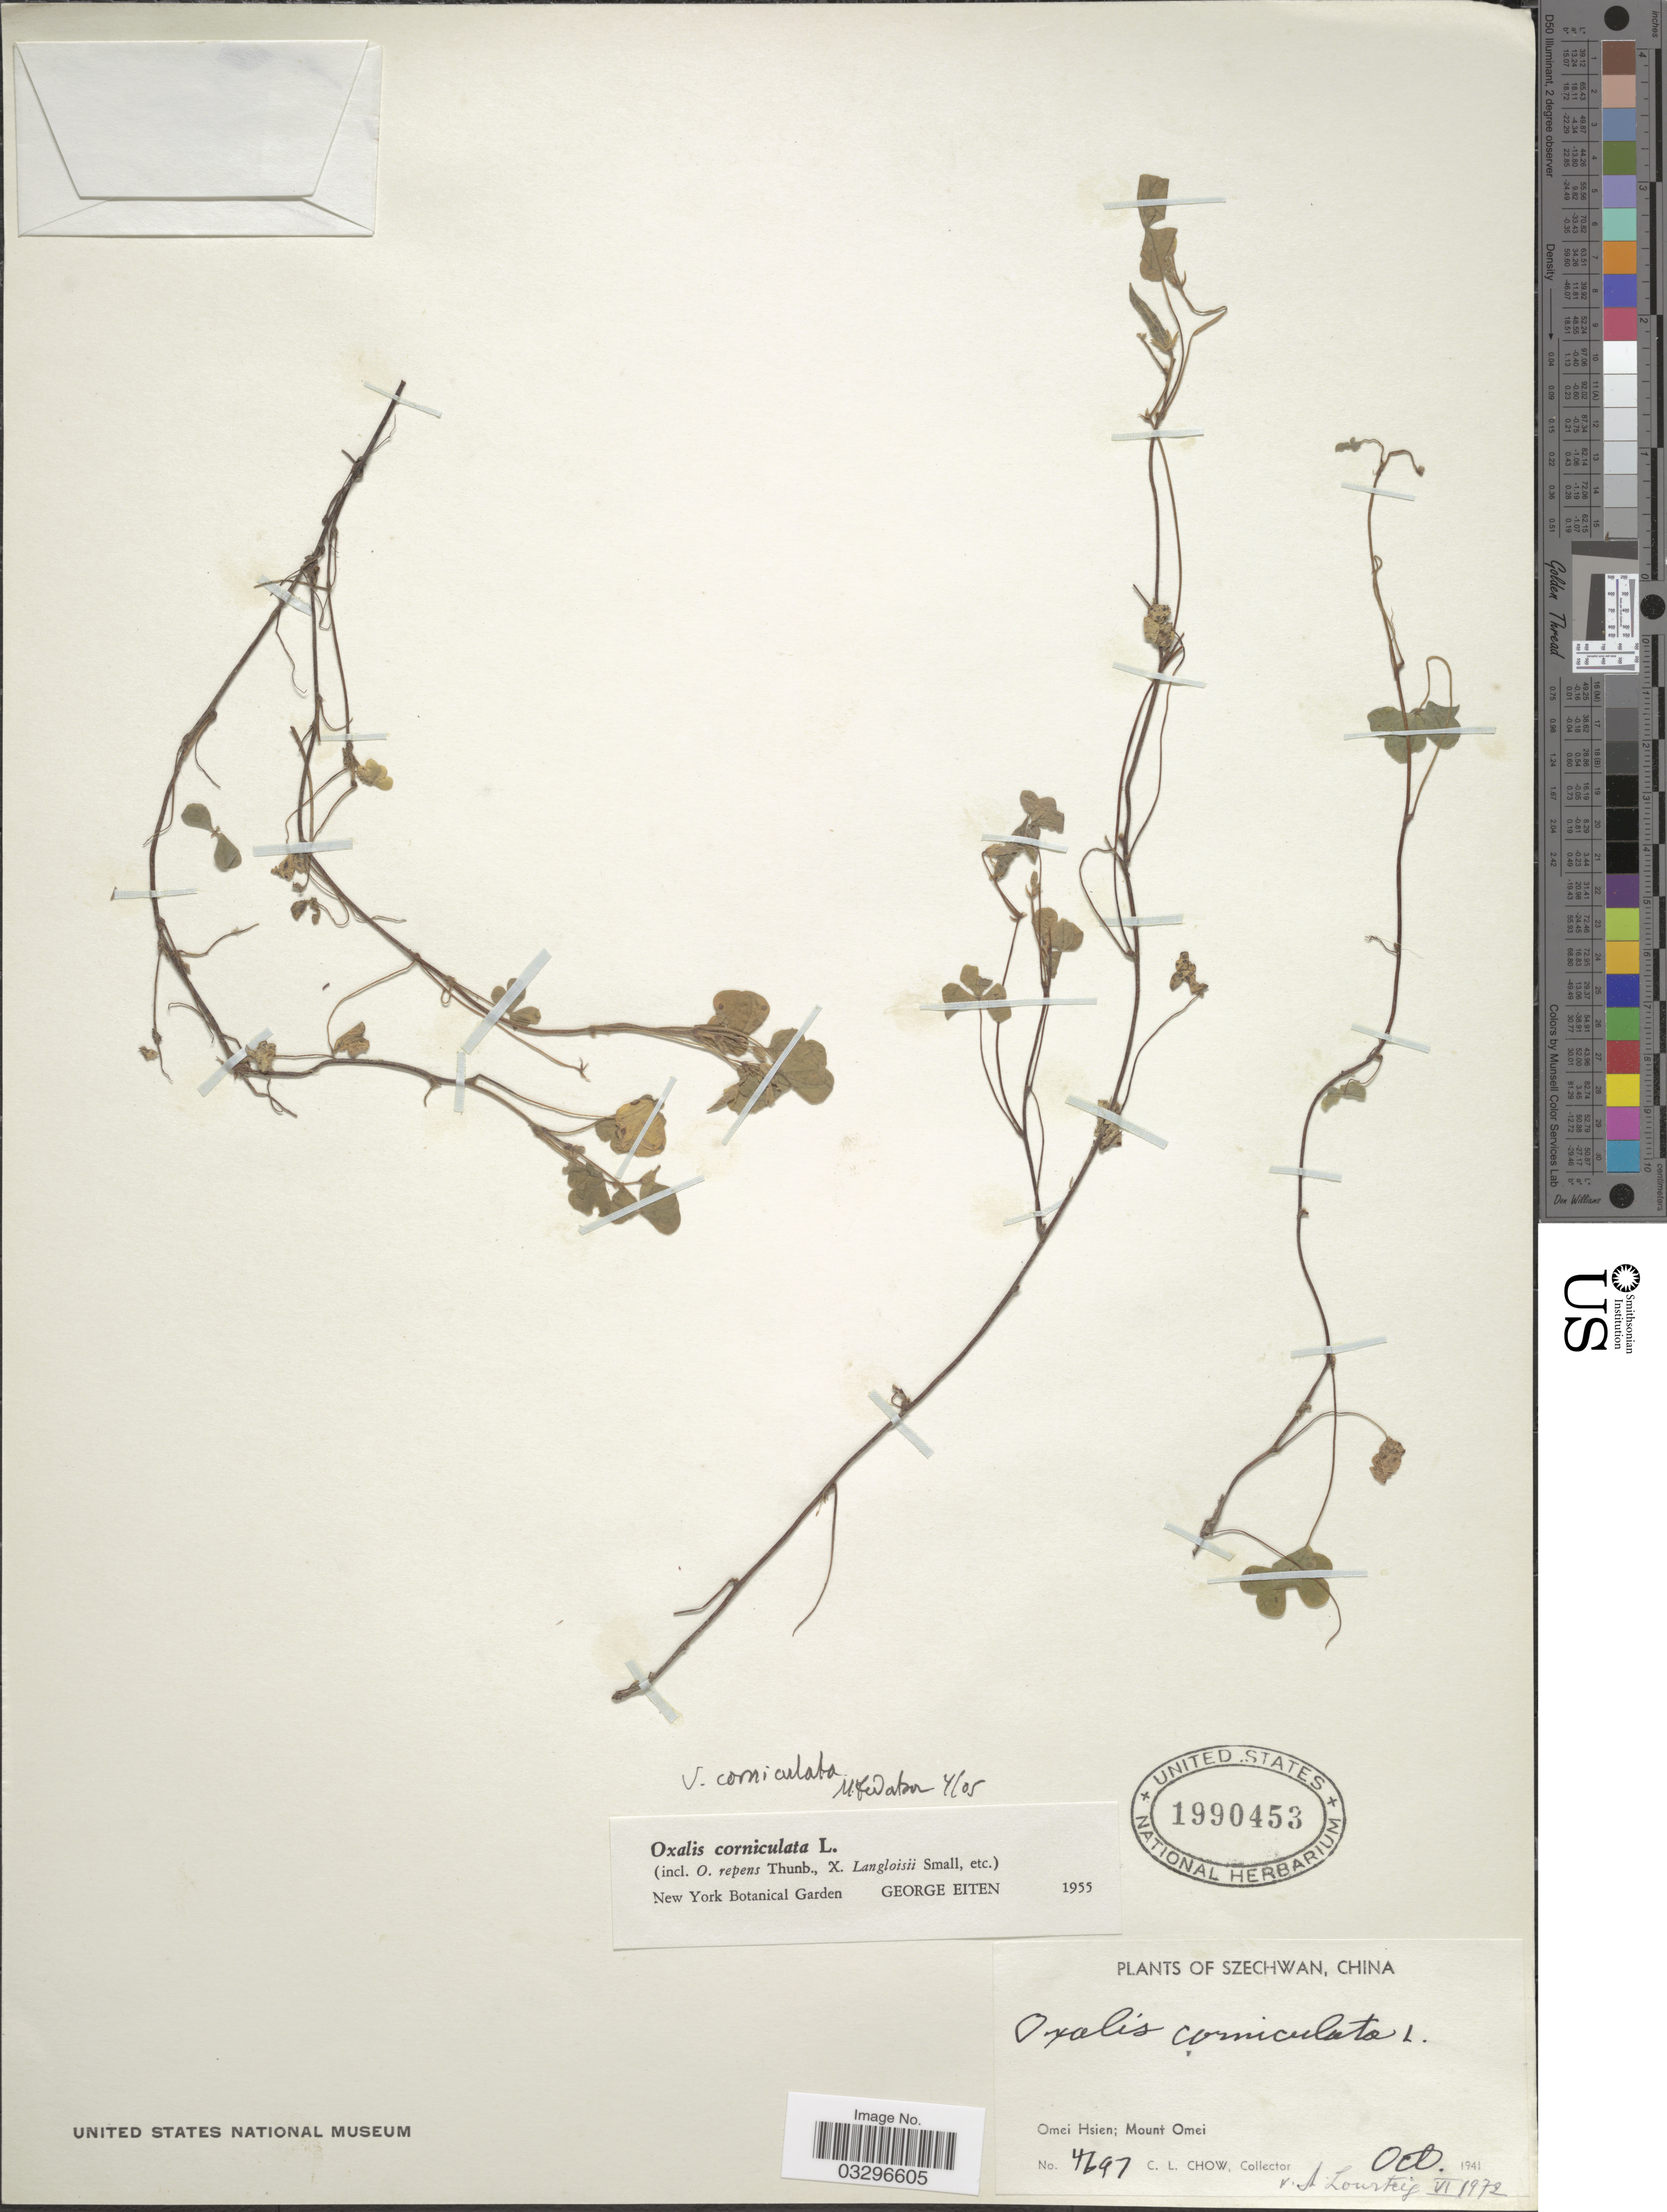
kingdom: Plantae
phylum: Tracheophyta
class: Magnoliopsida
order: Oxalidales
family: Oxalidaceae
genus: Oxalis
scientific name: Oxalis corniculata var. corniculata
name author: L.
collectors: C. Chow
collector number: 4697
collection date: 1941-10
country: China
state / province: Sichuan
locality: Szechwan, Omei Hsien; Mount Omei.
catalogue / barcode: US 1990453